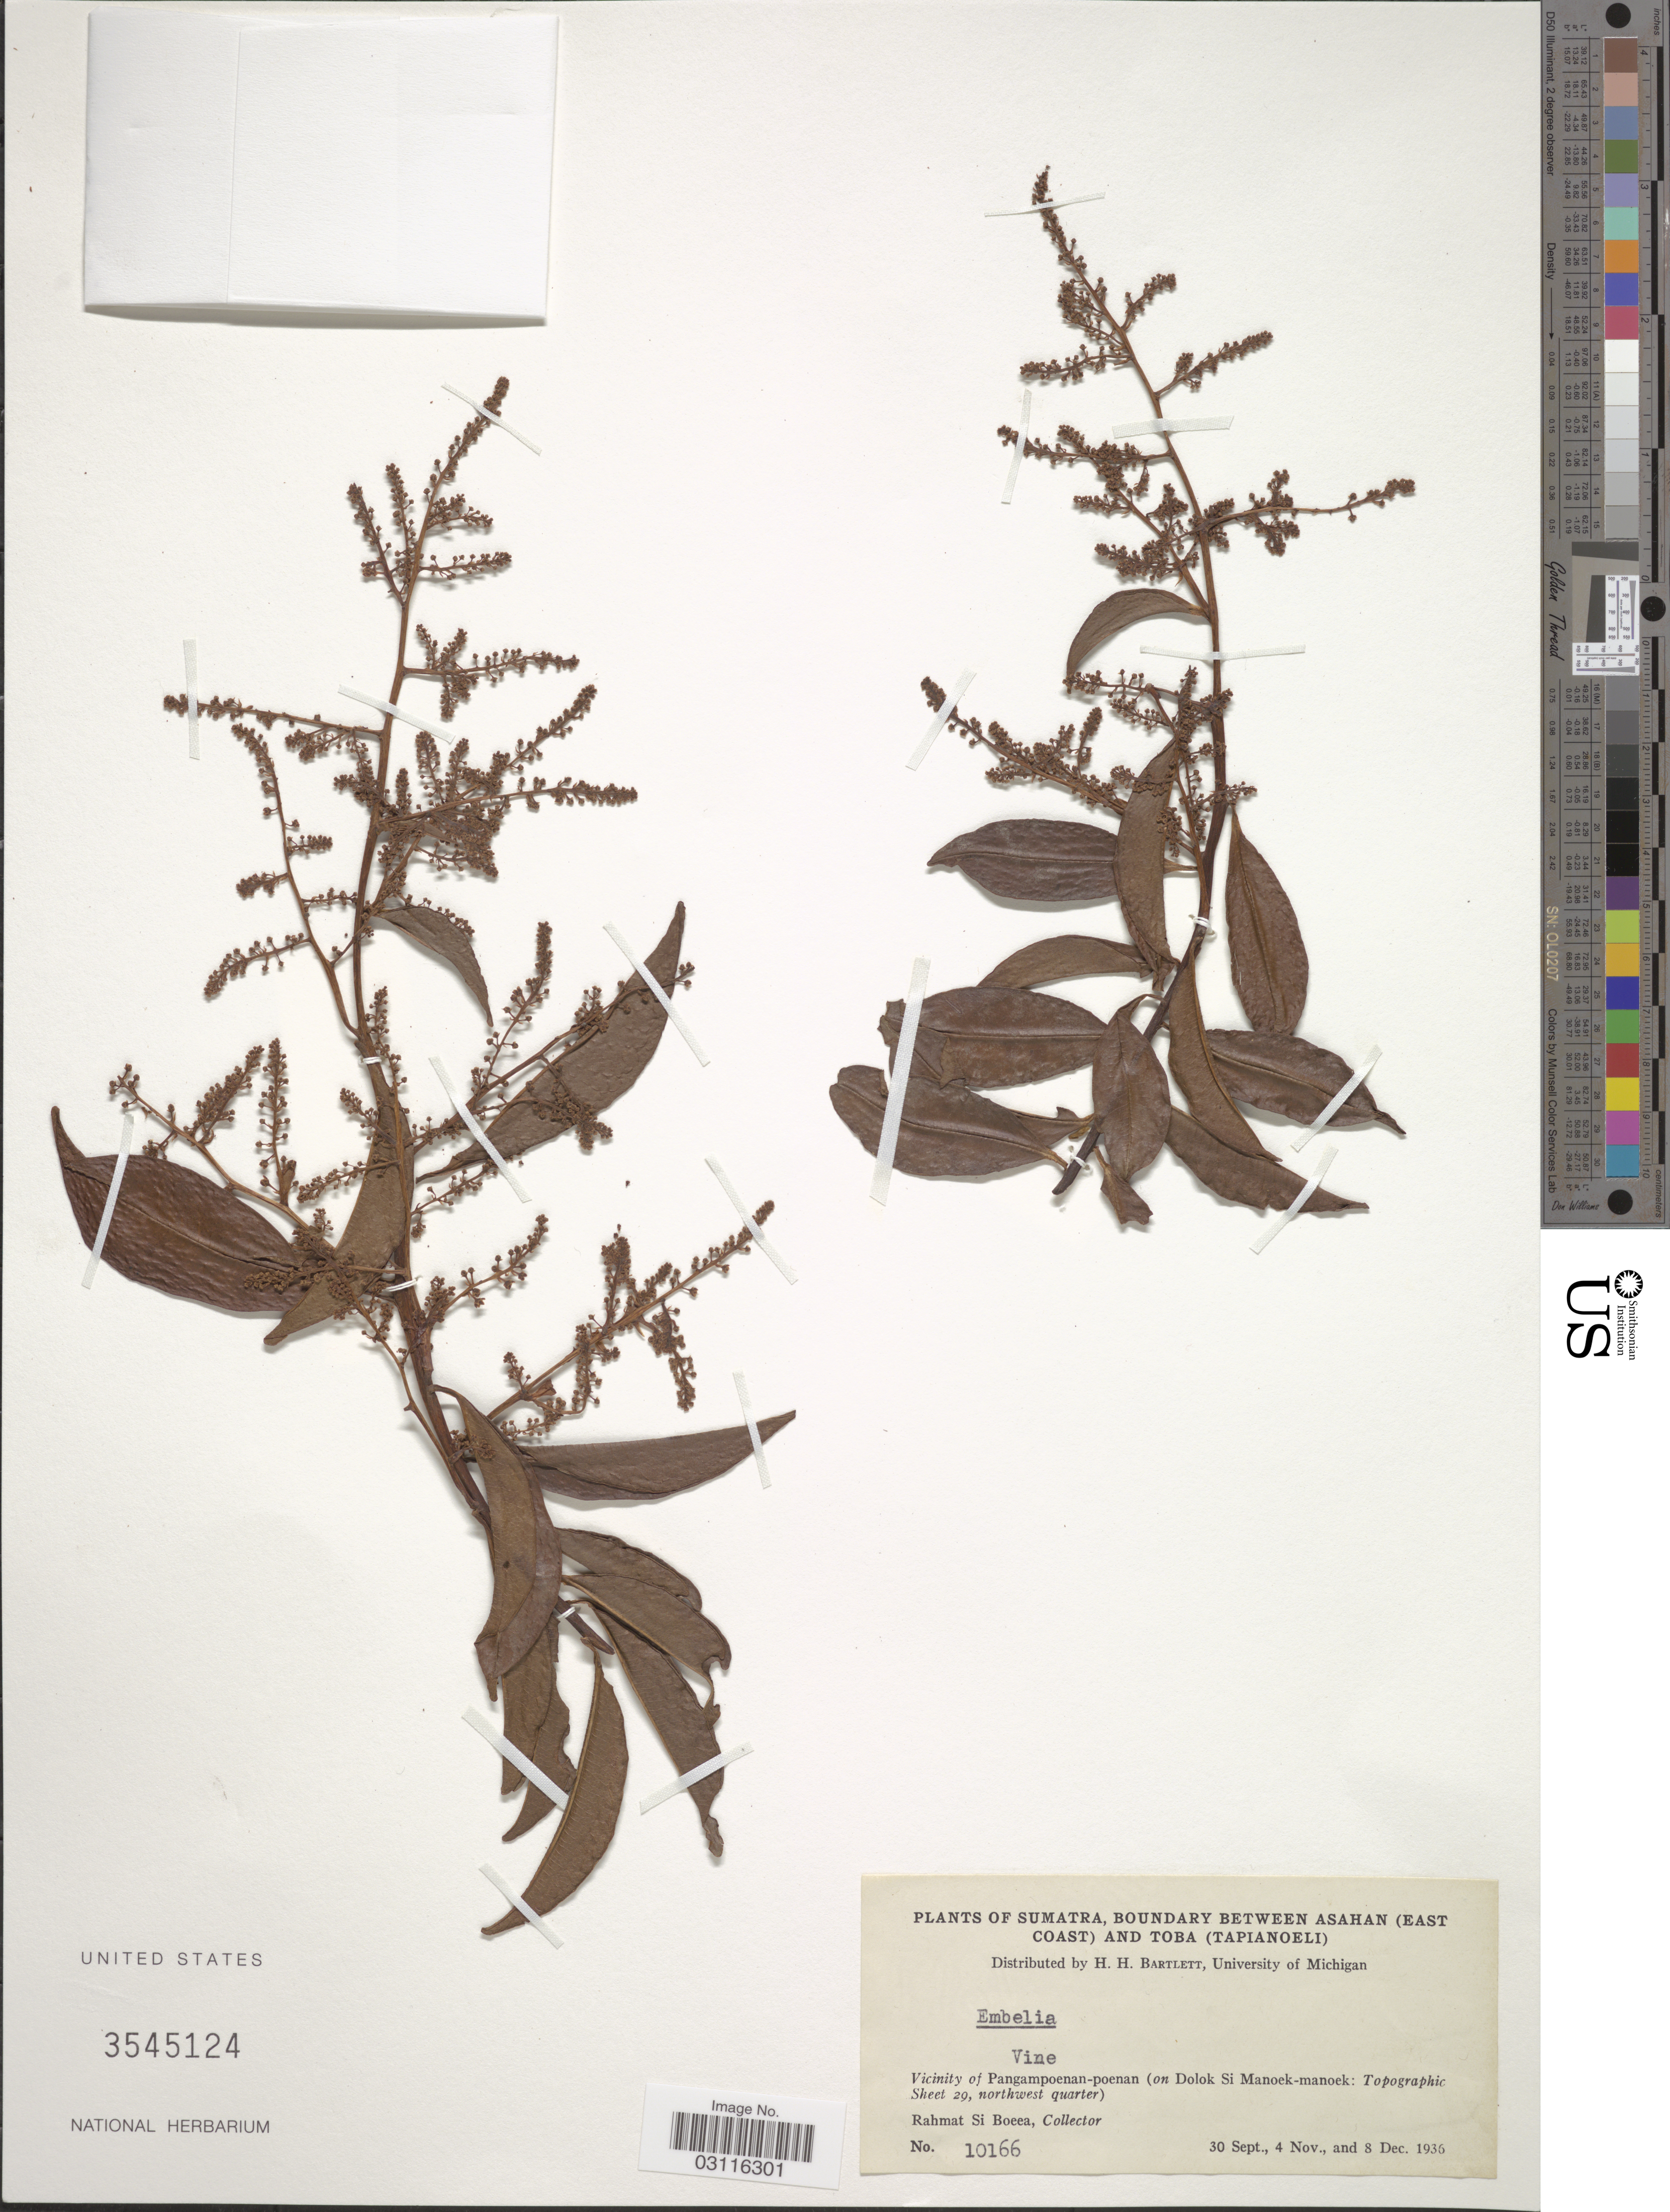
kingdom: Plantae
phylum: Tracheophyta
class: Magnoliopsida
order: Ericales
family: Primulaceae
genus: Embelia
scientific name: Embelia sp.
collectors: Rahmat Si Boeea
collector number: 10166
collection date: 1936-09-30/1936-12-08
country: Indonesia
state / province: Sumatra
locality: Boundary between Asahan (East Coast) and Toba (Tapianoeli). Vicinity of Pangampoenan-poenan (on Dolok Si Manoek-manoek: Topographic Sheet 29, northwest quarter).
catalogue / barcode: US 3545124